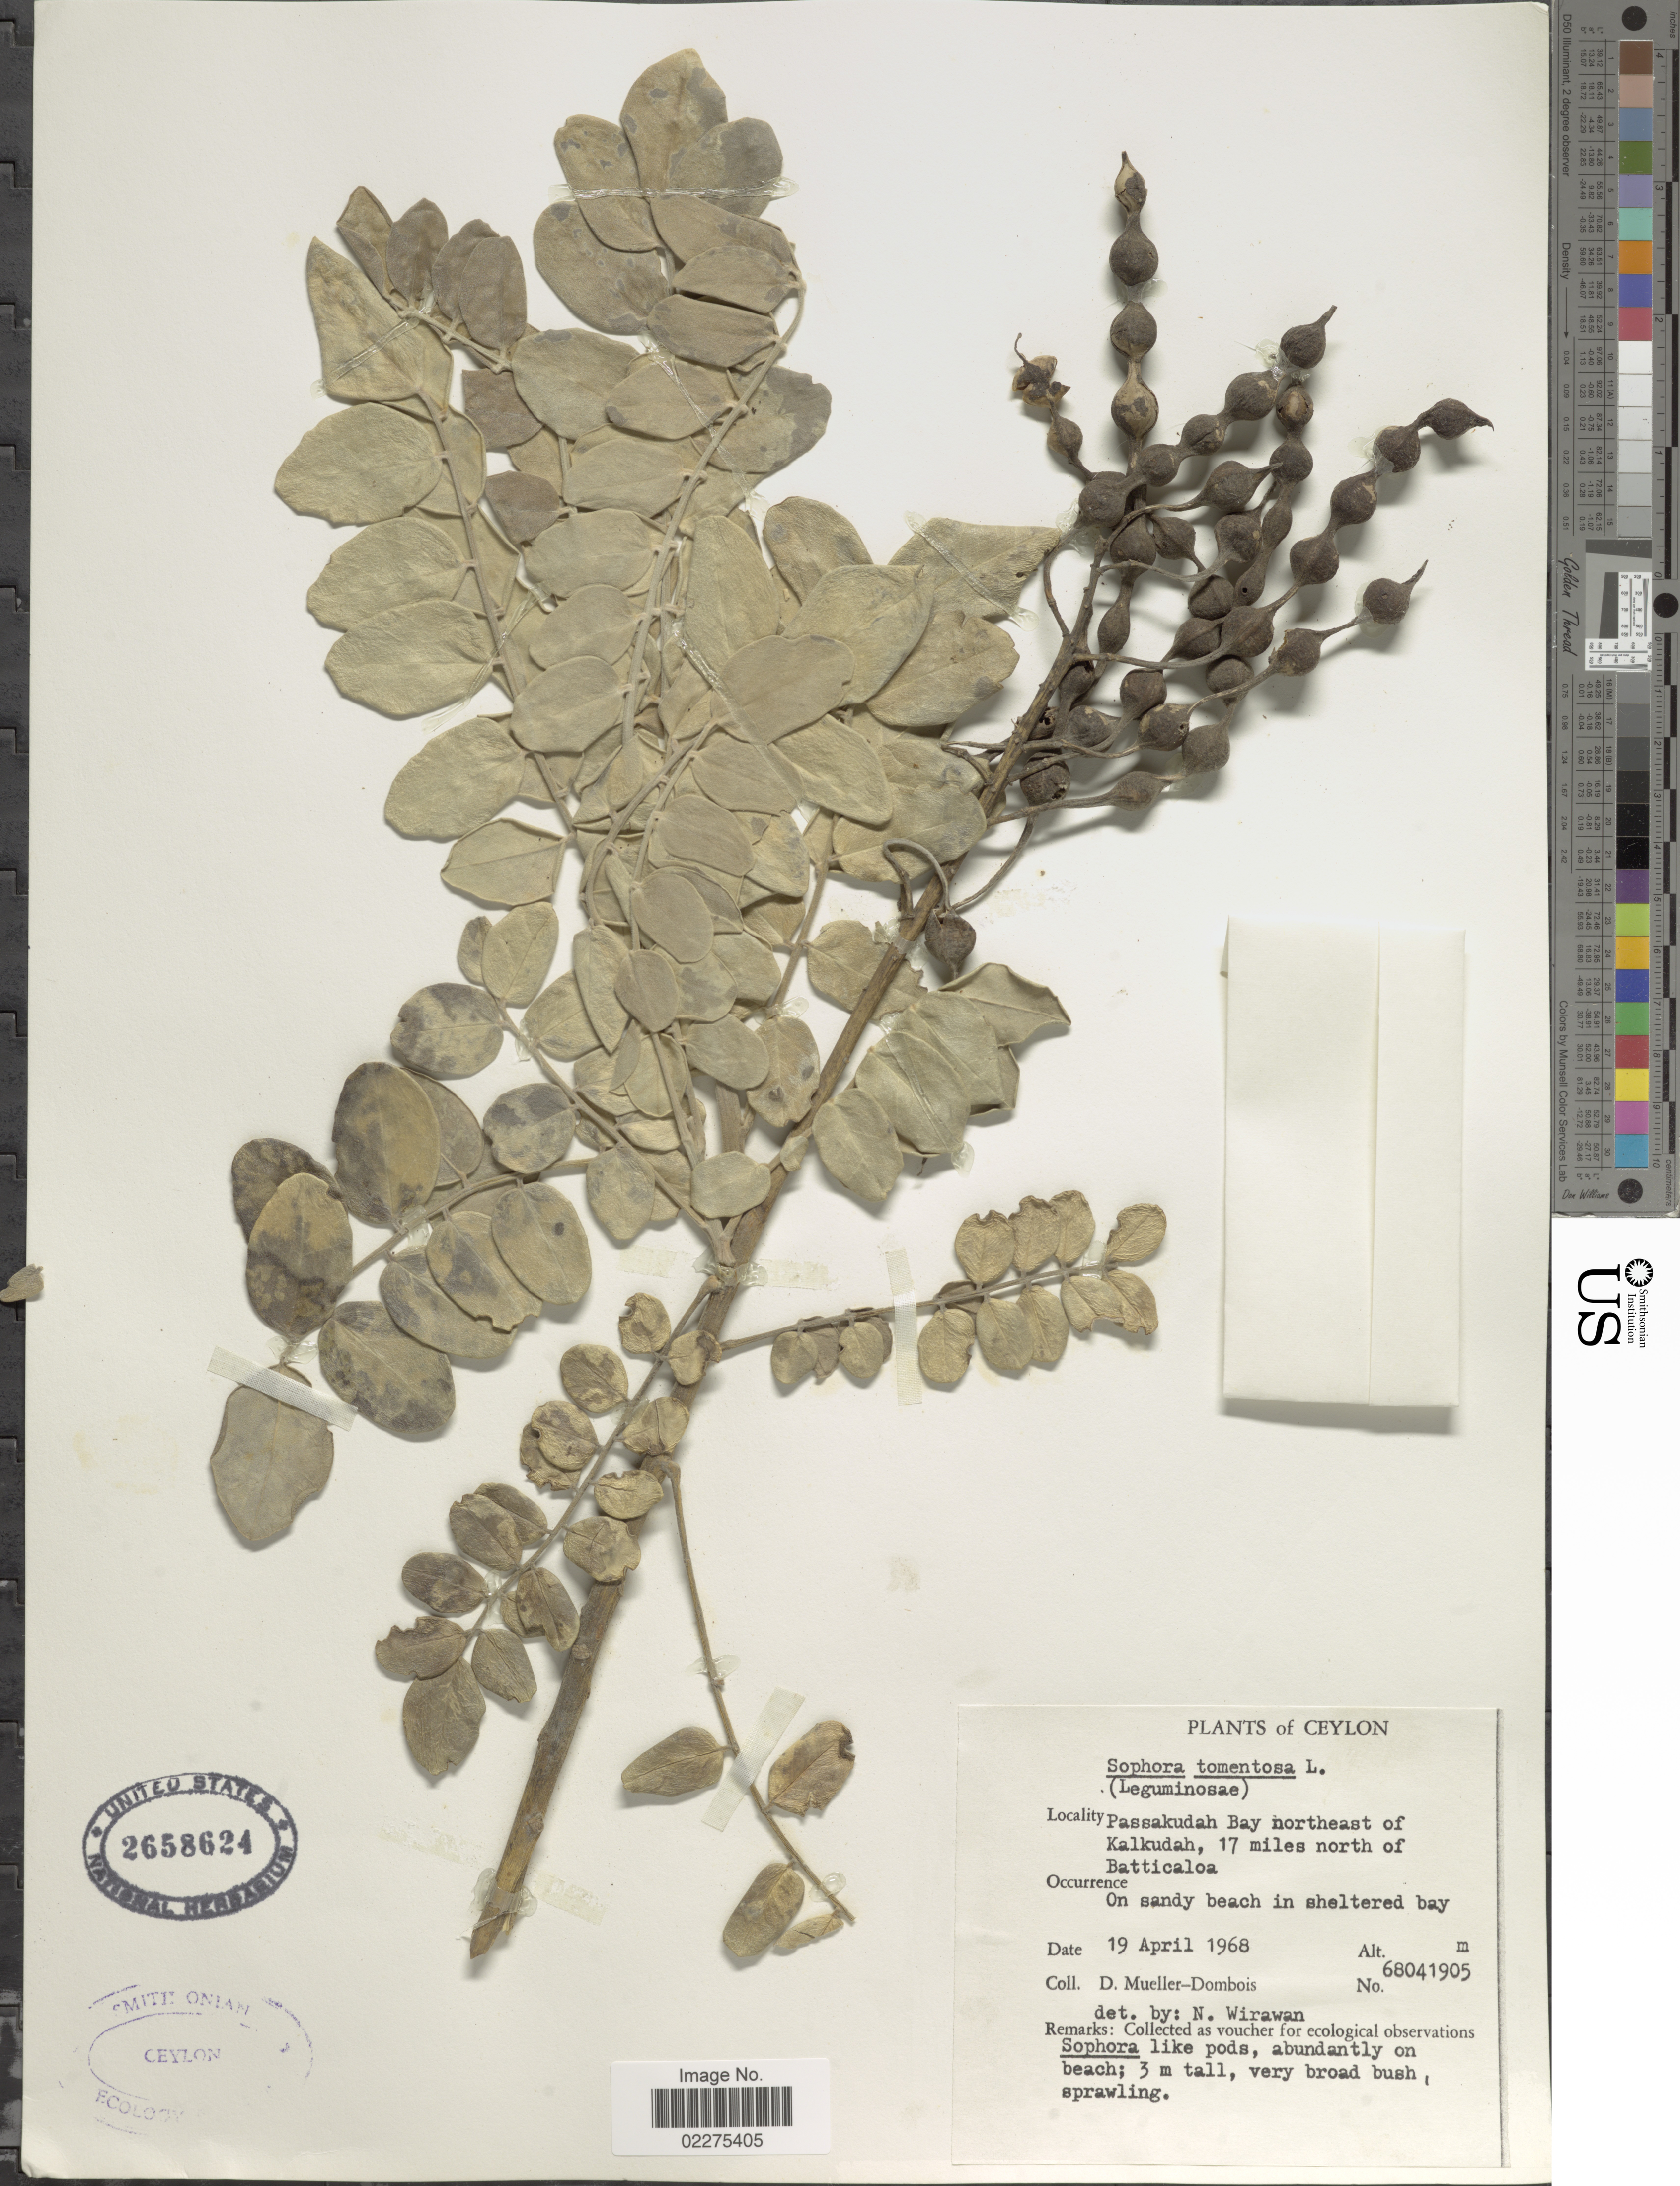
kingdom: Plantae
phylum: Tracheophyta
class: Magnoliopsida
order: Fabales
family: Fabaceae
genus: Sophora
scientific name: Sophora tomentosa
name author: L.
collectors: D. Mueller-Dombois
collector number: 68041905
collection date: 1968-04-19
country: Sri Lanka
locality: Ceylon. Passakudah Bay northeast of Kalkudah, 17 miles north of Batticaloa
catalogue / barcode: US 2658624